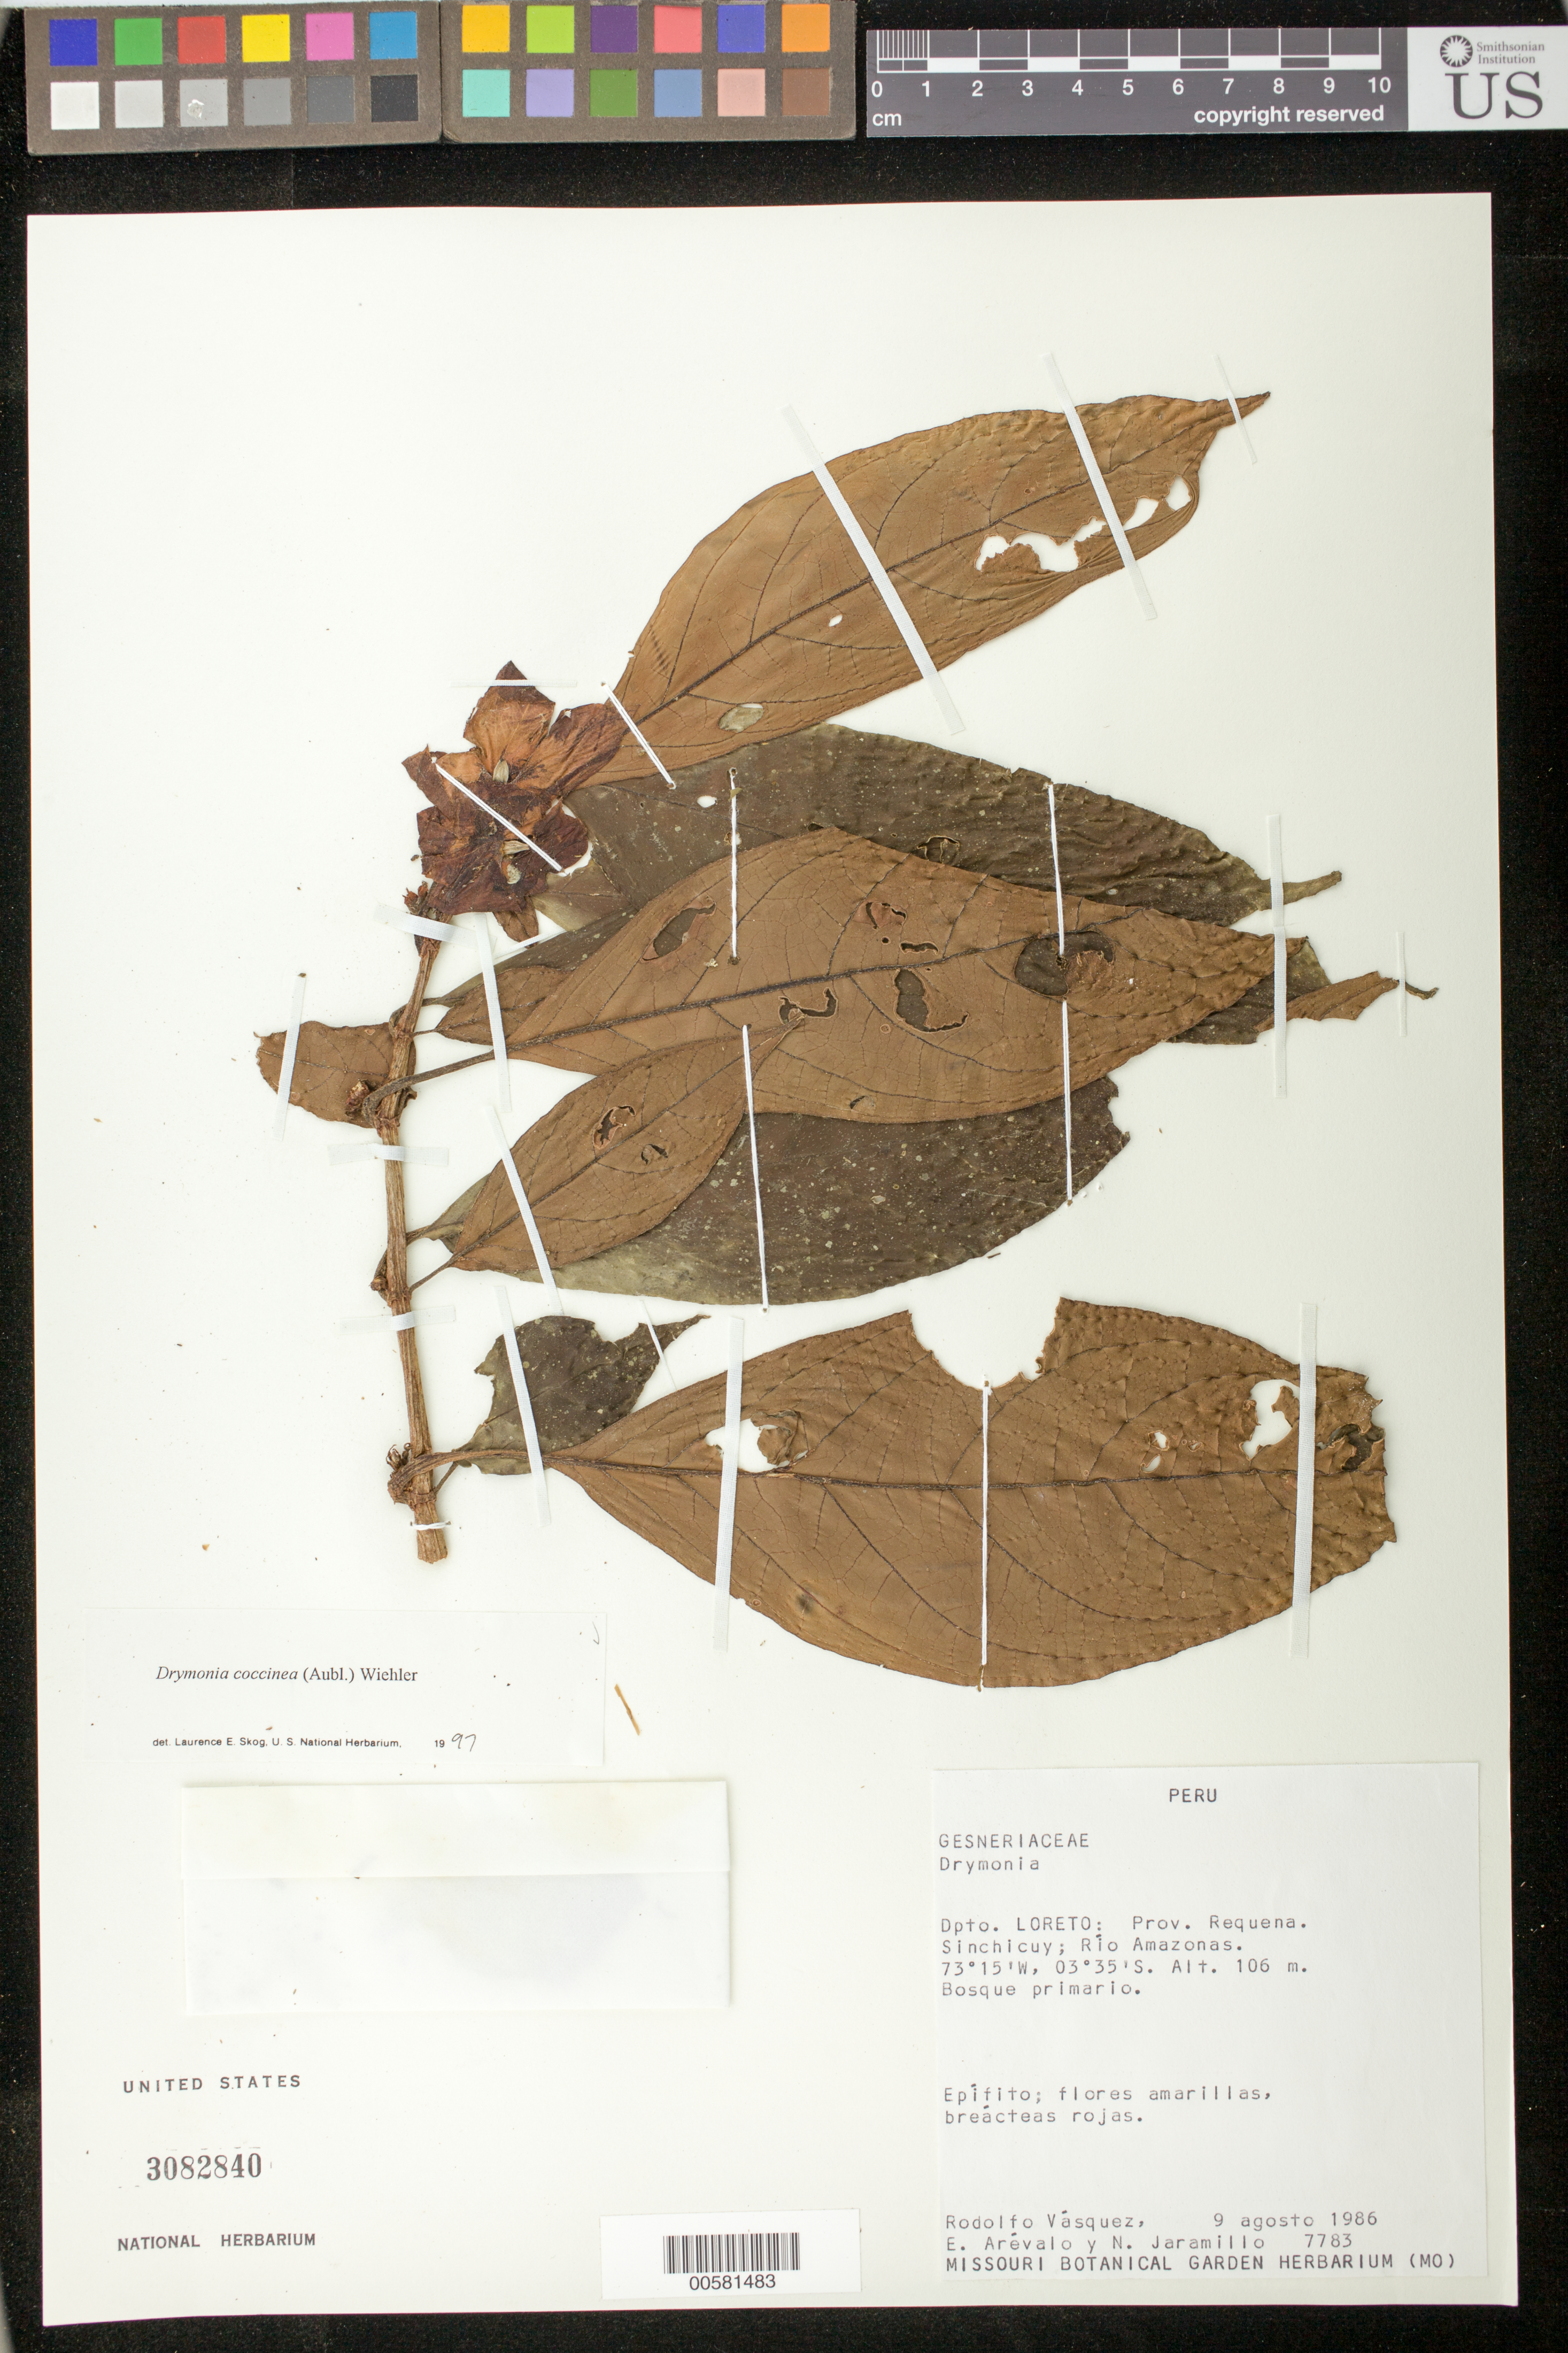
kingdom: Plantae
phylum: Tracheophyta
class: Magnoliopsida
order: Lamiales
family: Gesneriaceae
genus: Drymonia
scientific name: Drymonia coccinea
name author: (Aubl.) Wiehler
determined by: Skog, Laurence E.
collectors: R. Vásquez, E. Arevalo & N. Jaramillo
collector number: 7783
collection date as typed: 09 Aug 1986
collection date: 1986-08-09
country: Peru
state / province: Loreto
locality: Prov. Requena; Sinchicuy, Río Amazonas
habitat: Bosque primario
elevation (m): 106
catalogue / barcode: US 3082840